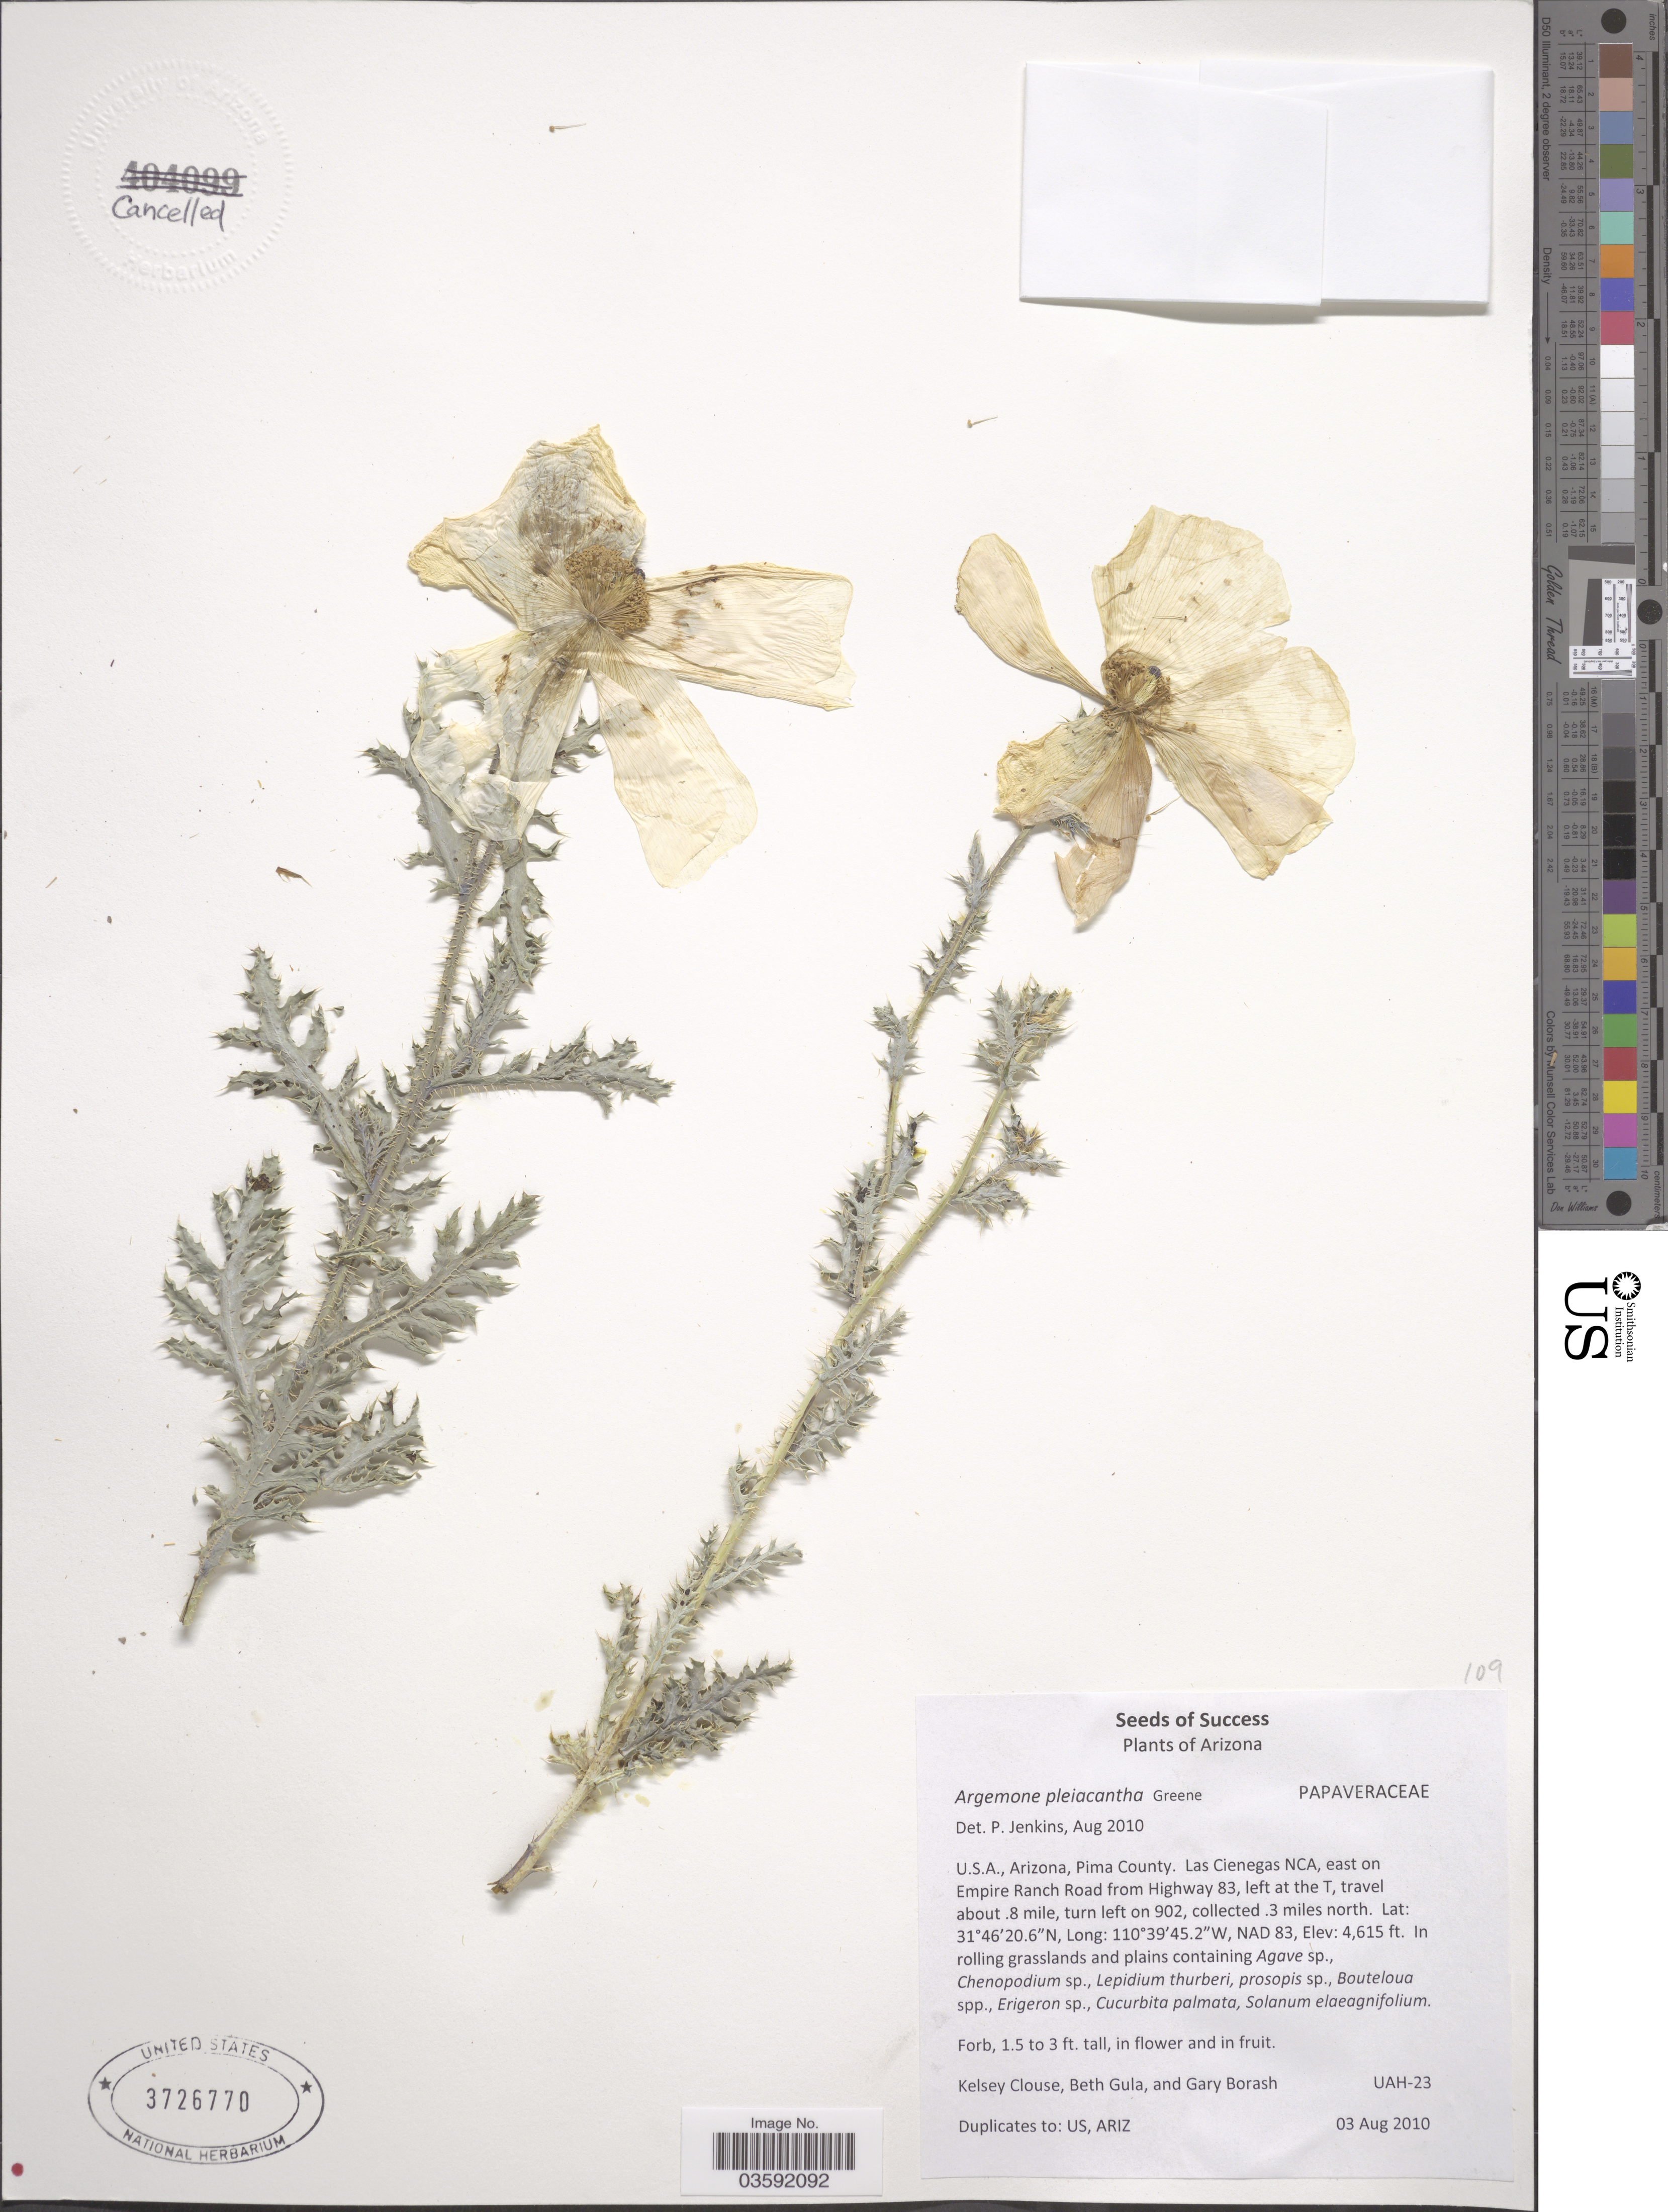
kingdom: Plantae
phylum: Tracheophyta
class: Magnoliopsida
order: Ranunculales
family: Papaveraceae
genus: Argemone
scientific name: Argemone pleiacantha subsp. pleiacantha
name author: Greene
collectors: K. Clouse, B. Gula & G. Borash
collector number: UAH-23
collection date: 2010-08-03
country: United States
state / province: Arizona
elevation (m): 1407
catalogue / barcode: US 3726770